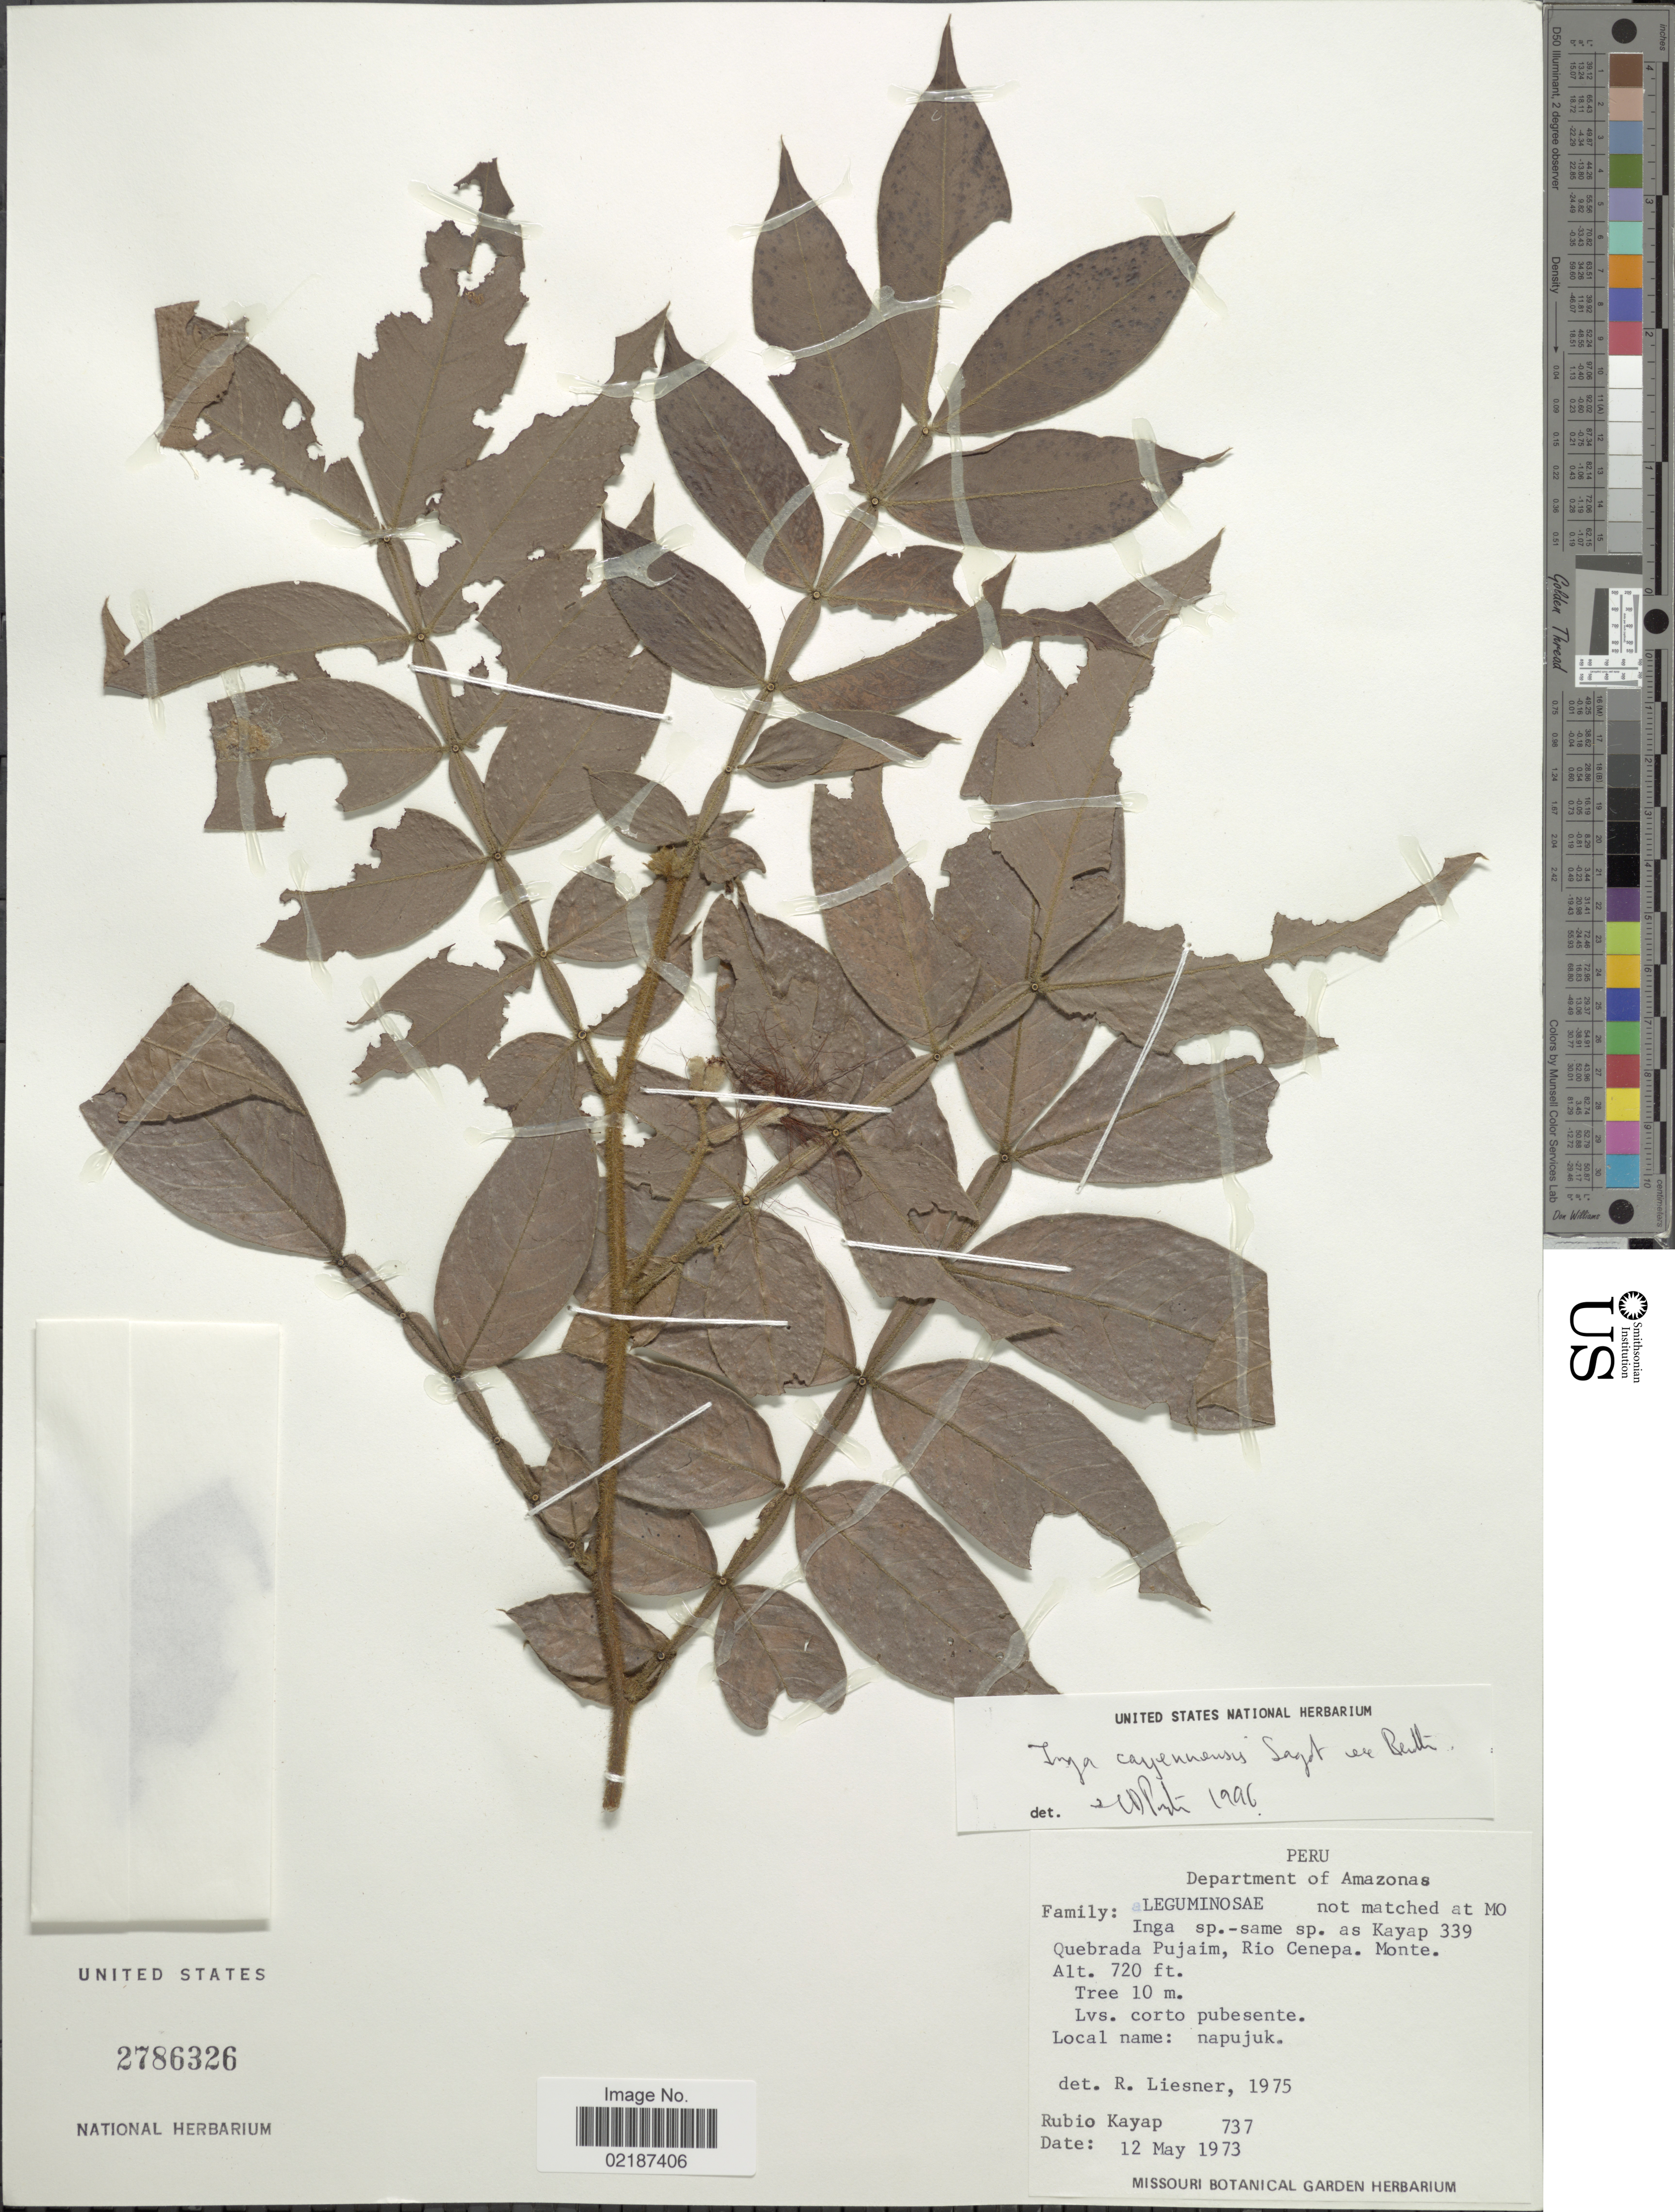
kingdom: Plantae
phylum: Tracheophyta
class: Magnoliopsida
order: Fabales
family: Fabaceae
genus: Inga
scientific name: Inga cayennensis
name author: Sagot ex Benth.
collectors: R. Kayap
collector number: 737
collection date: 1973-05-12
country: Peru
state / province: Amazonas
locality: Kayap 339 Quebrada Pujaim. Rio Cenepe, Monte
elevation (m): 219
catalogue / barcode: US 2786326